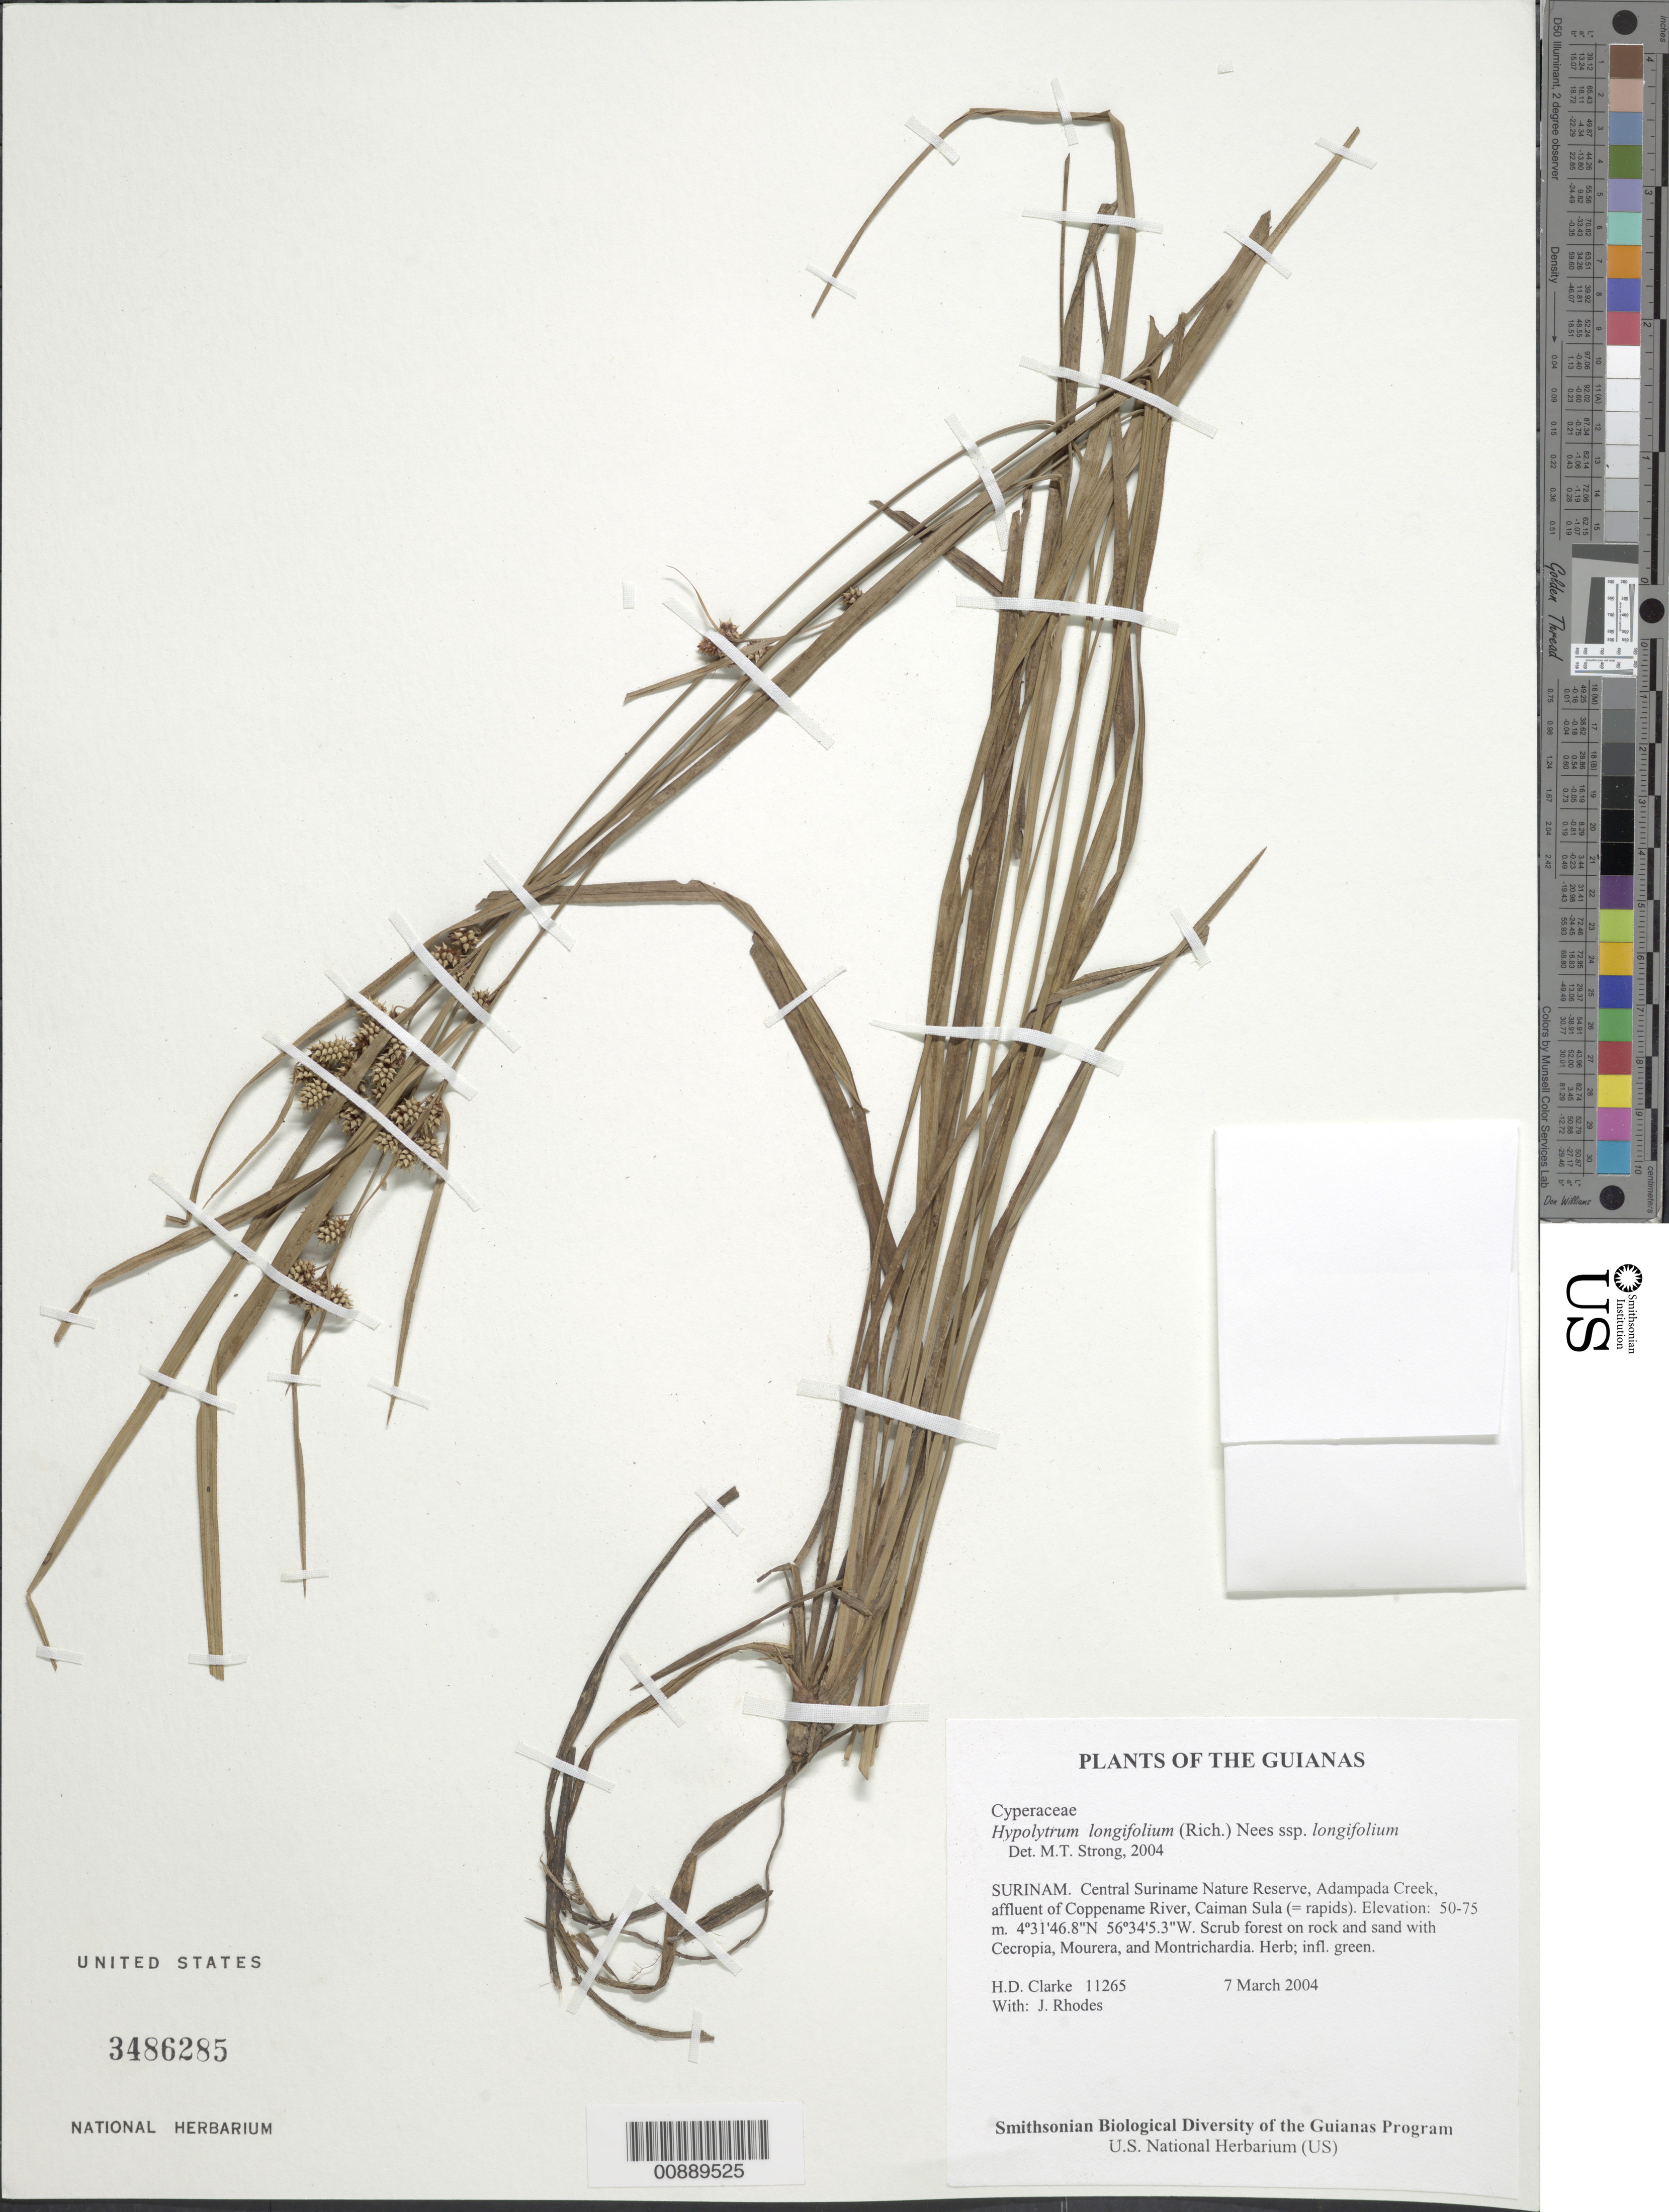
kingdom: Plantae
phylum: Tracheophyta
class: Liliopsida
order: Poales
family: Cyperaceae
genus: Hypolytrum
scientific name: Hypolytrum longifolium subsp. longifolium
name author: (Rich.) Nees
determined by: Strong, M. T., (US), Smithsonian Institution - National Museum of Natural History (UNITED STATES)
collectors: H. D. Clarke & J. Rhodes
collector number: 11265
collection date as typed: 7 March 2004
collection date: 2004-03-07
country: Suriname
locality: Central Suriname Nature Reserve, Adampada Creek, affluent of Coppename River, Caiman Sula (= rapids)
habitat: Scrub forest on rock and sand with Cecropia, Mourera, and Montrichardia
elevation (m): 50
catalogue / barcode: US 3486285